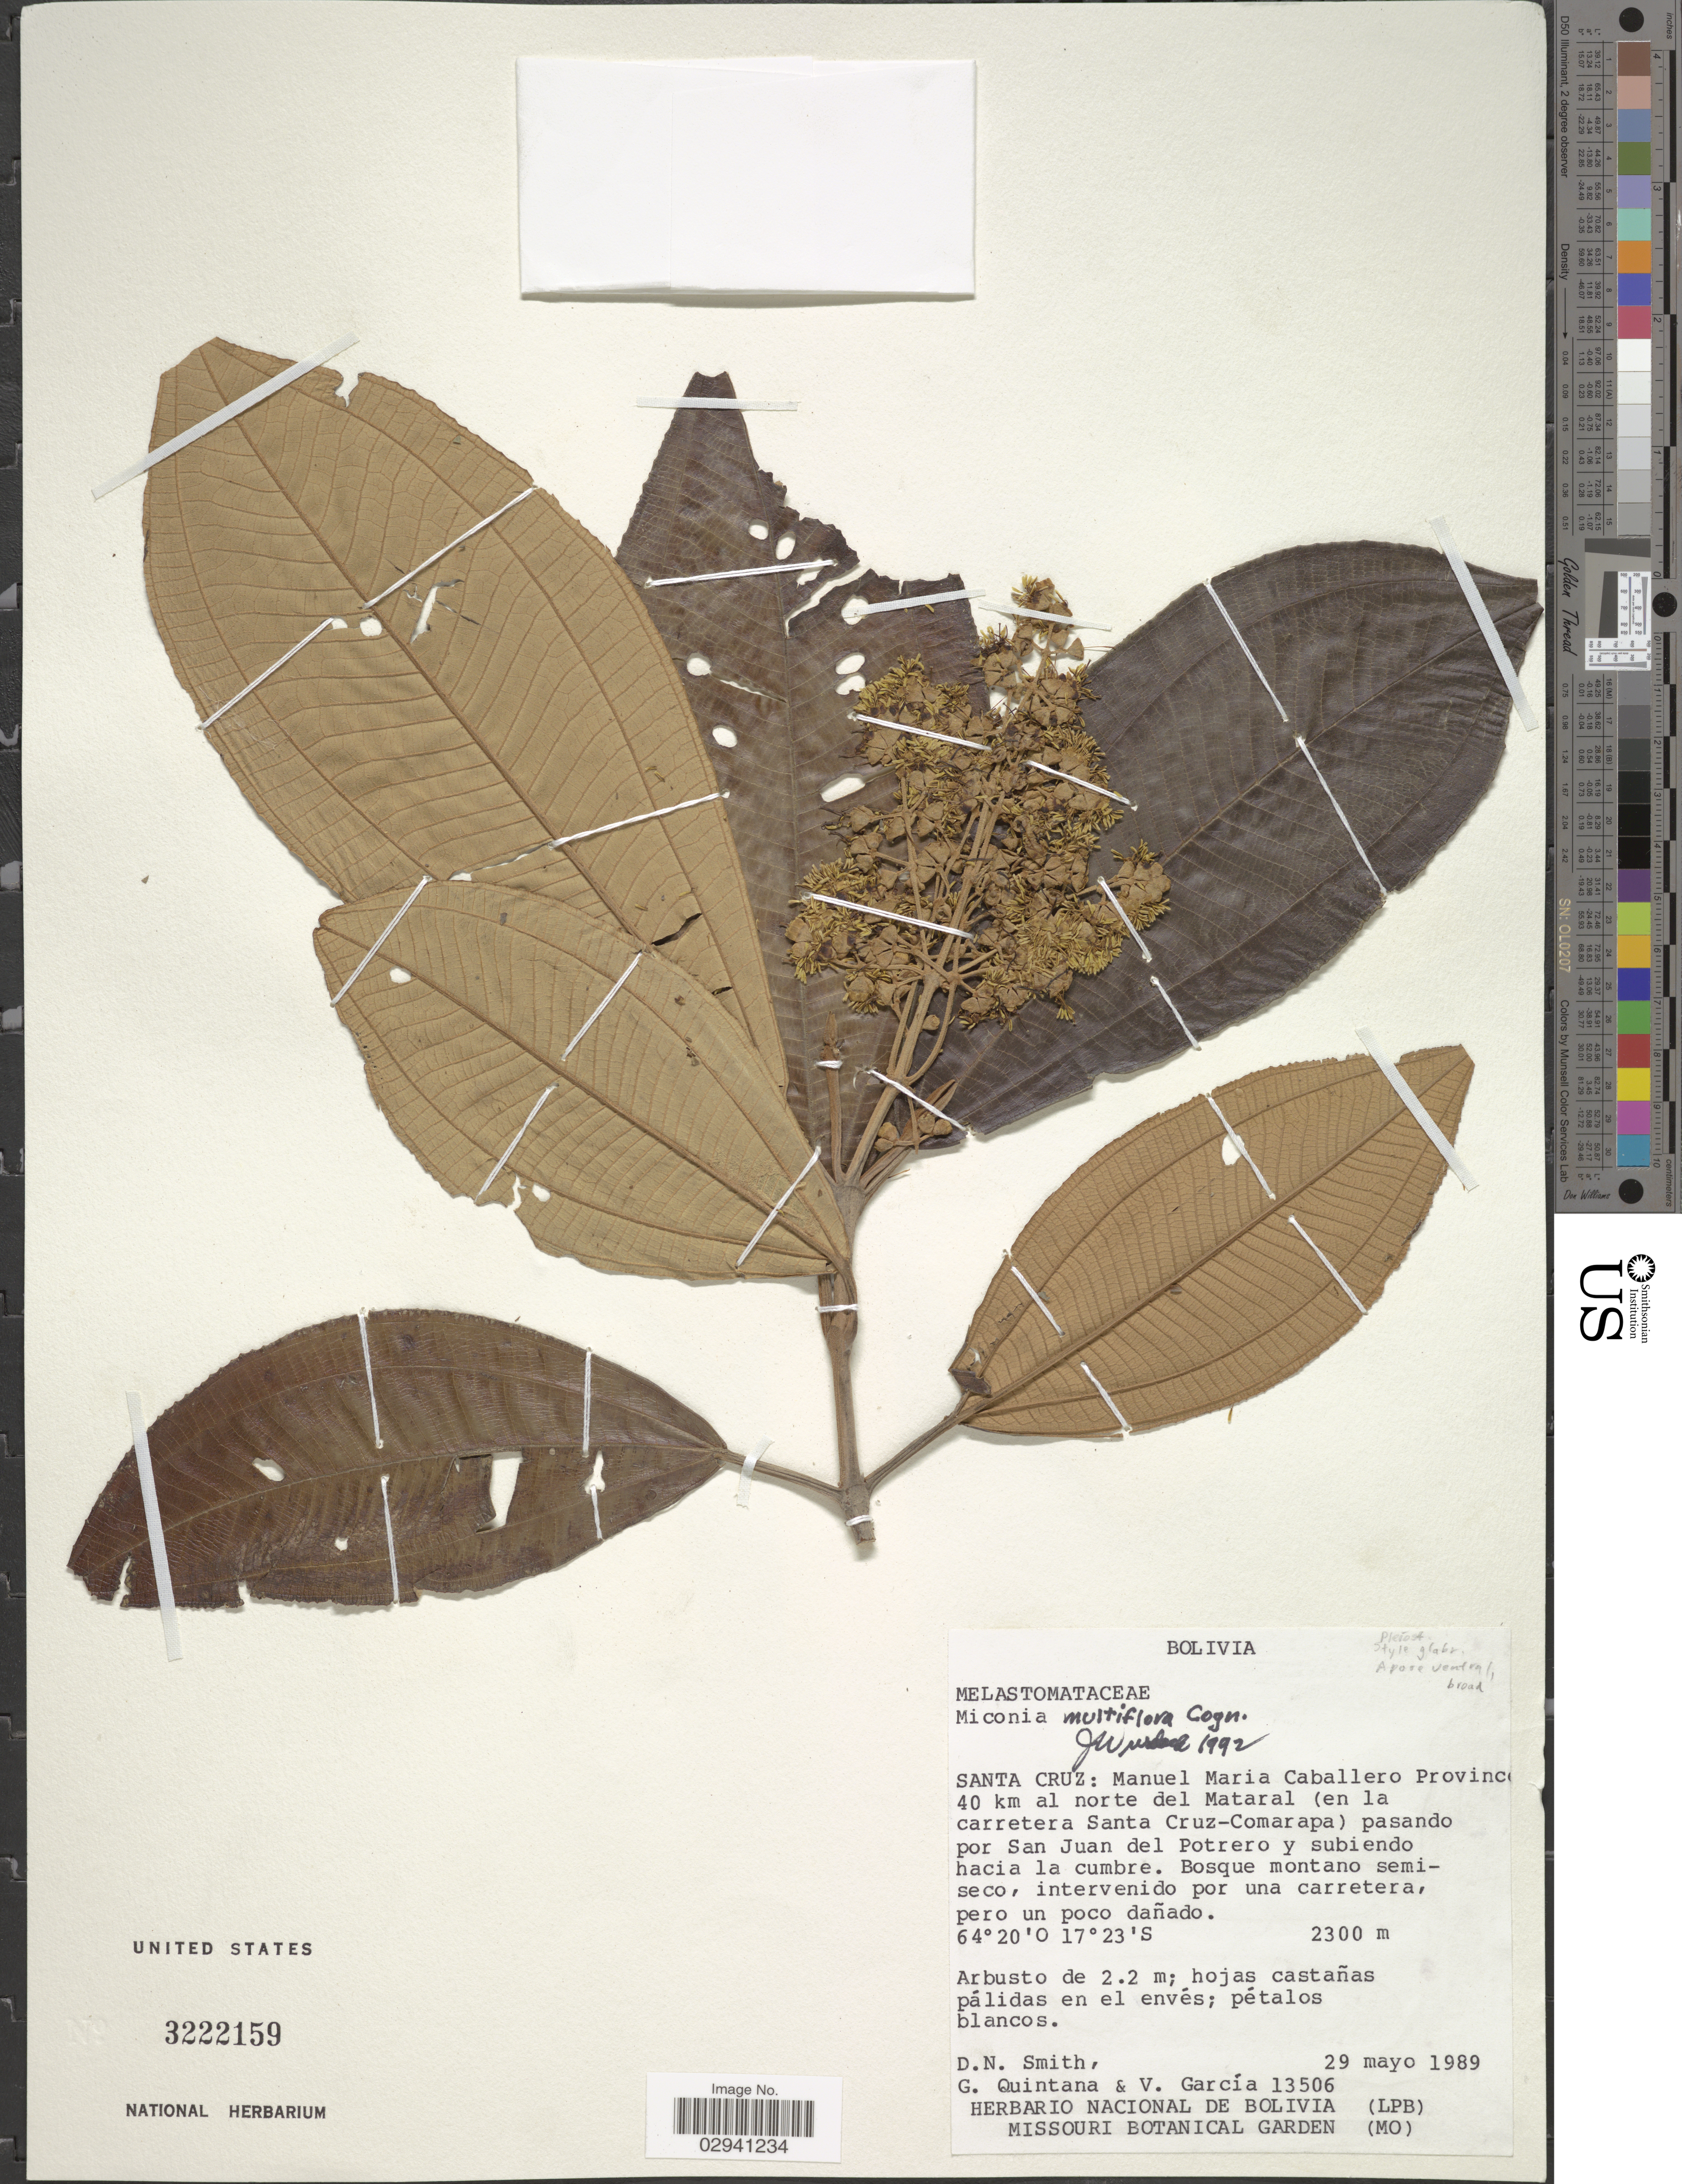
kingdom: Plantae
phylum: Tracheophyta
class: Magnoliopsida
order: Myrtales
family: Melastomataceae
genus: Miconia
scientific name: Miconia multiflora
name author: Cogn.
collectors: D. Smith, G. Quintana & V. Garcia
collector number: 13506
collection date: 1989-05-29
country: Bolivia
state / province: Santa Cruz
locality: Santa Cruz: Manuel Maria Caballero Province. 40 km al norte del Mataral (en la carretera Santa Cruz-Comarapa) la carretera Santa Cruz-Comarapa) pasando por San Juan del Potrero y subiendo hacia la cumbre.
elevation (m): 2300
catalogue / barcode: US 3222159